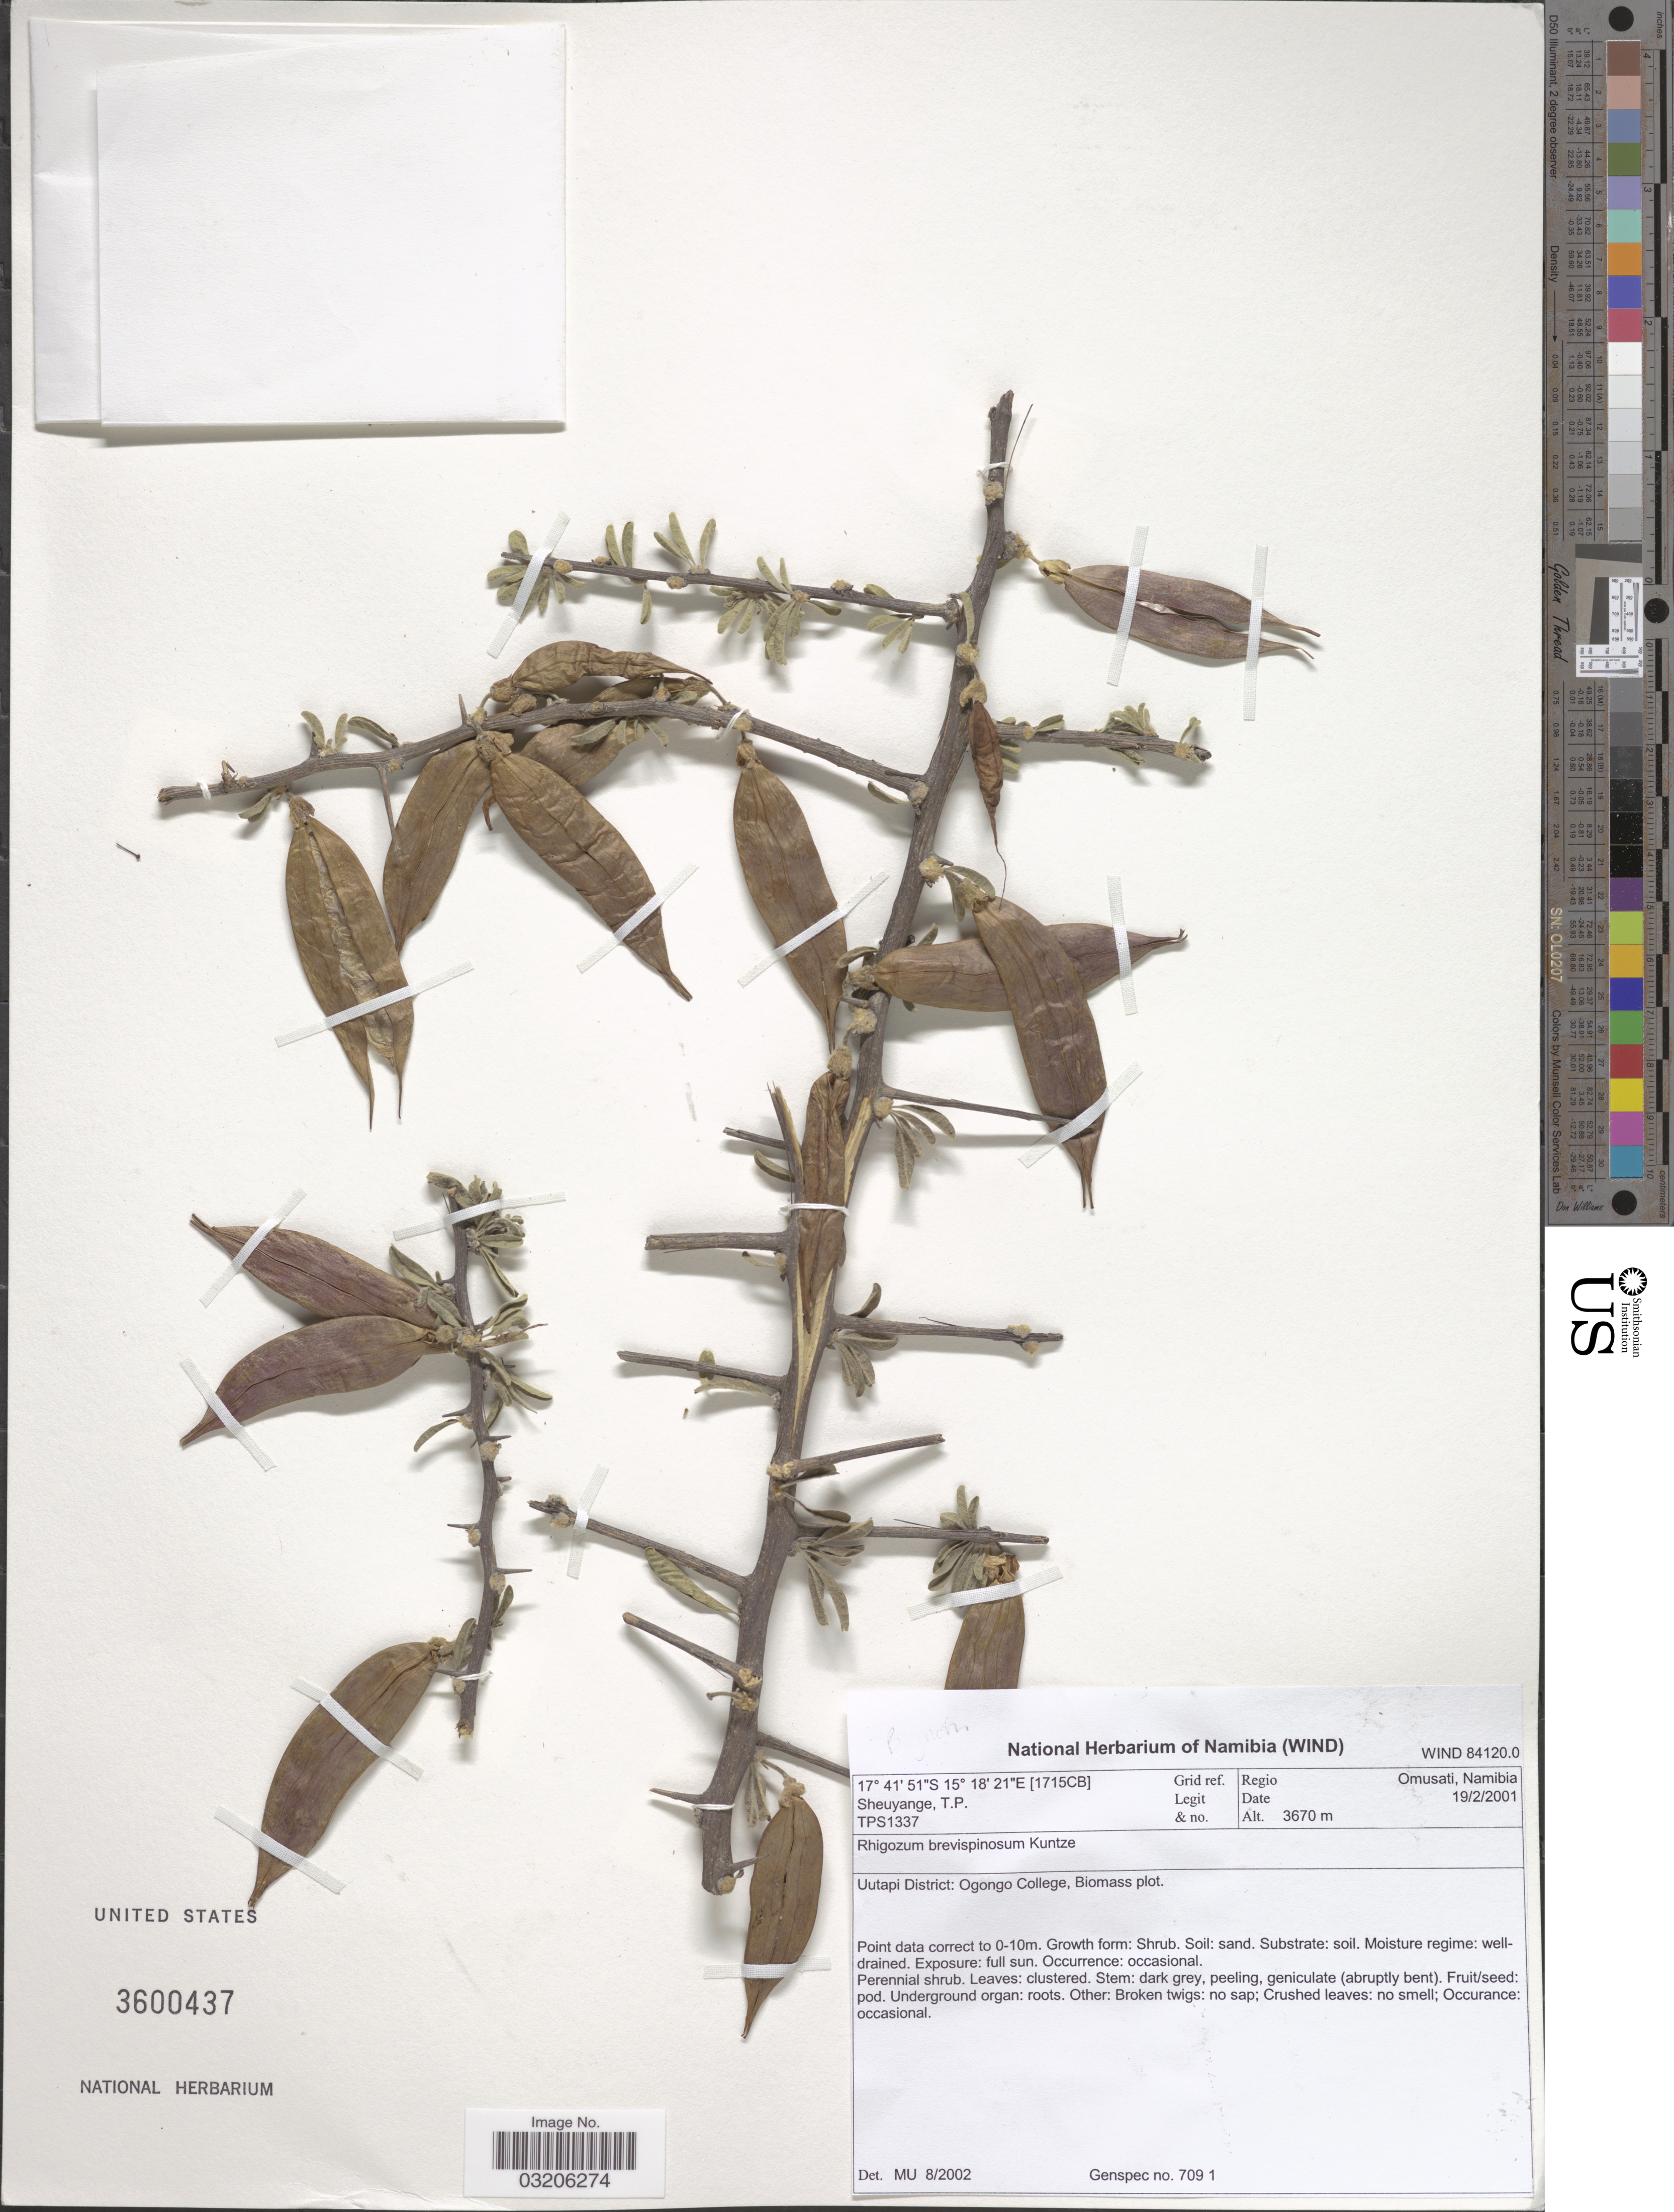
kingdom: Plantae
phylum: Tracheophyta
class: Magnoliopsida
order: Lamiales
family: Bignoniaceae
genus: Rhigozum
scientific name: Rhigozum brevispinosum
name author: Kuntze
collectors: T. Sheuyange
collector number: TPS1337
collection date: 2001-02-19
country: Namibia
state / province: Omusati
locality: [1715CB] Grid ref. Regio Omusati. Uutapi District: Ogongo College, Biomass plot.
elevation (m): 3670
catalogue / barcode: US 3600437